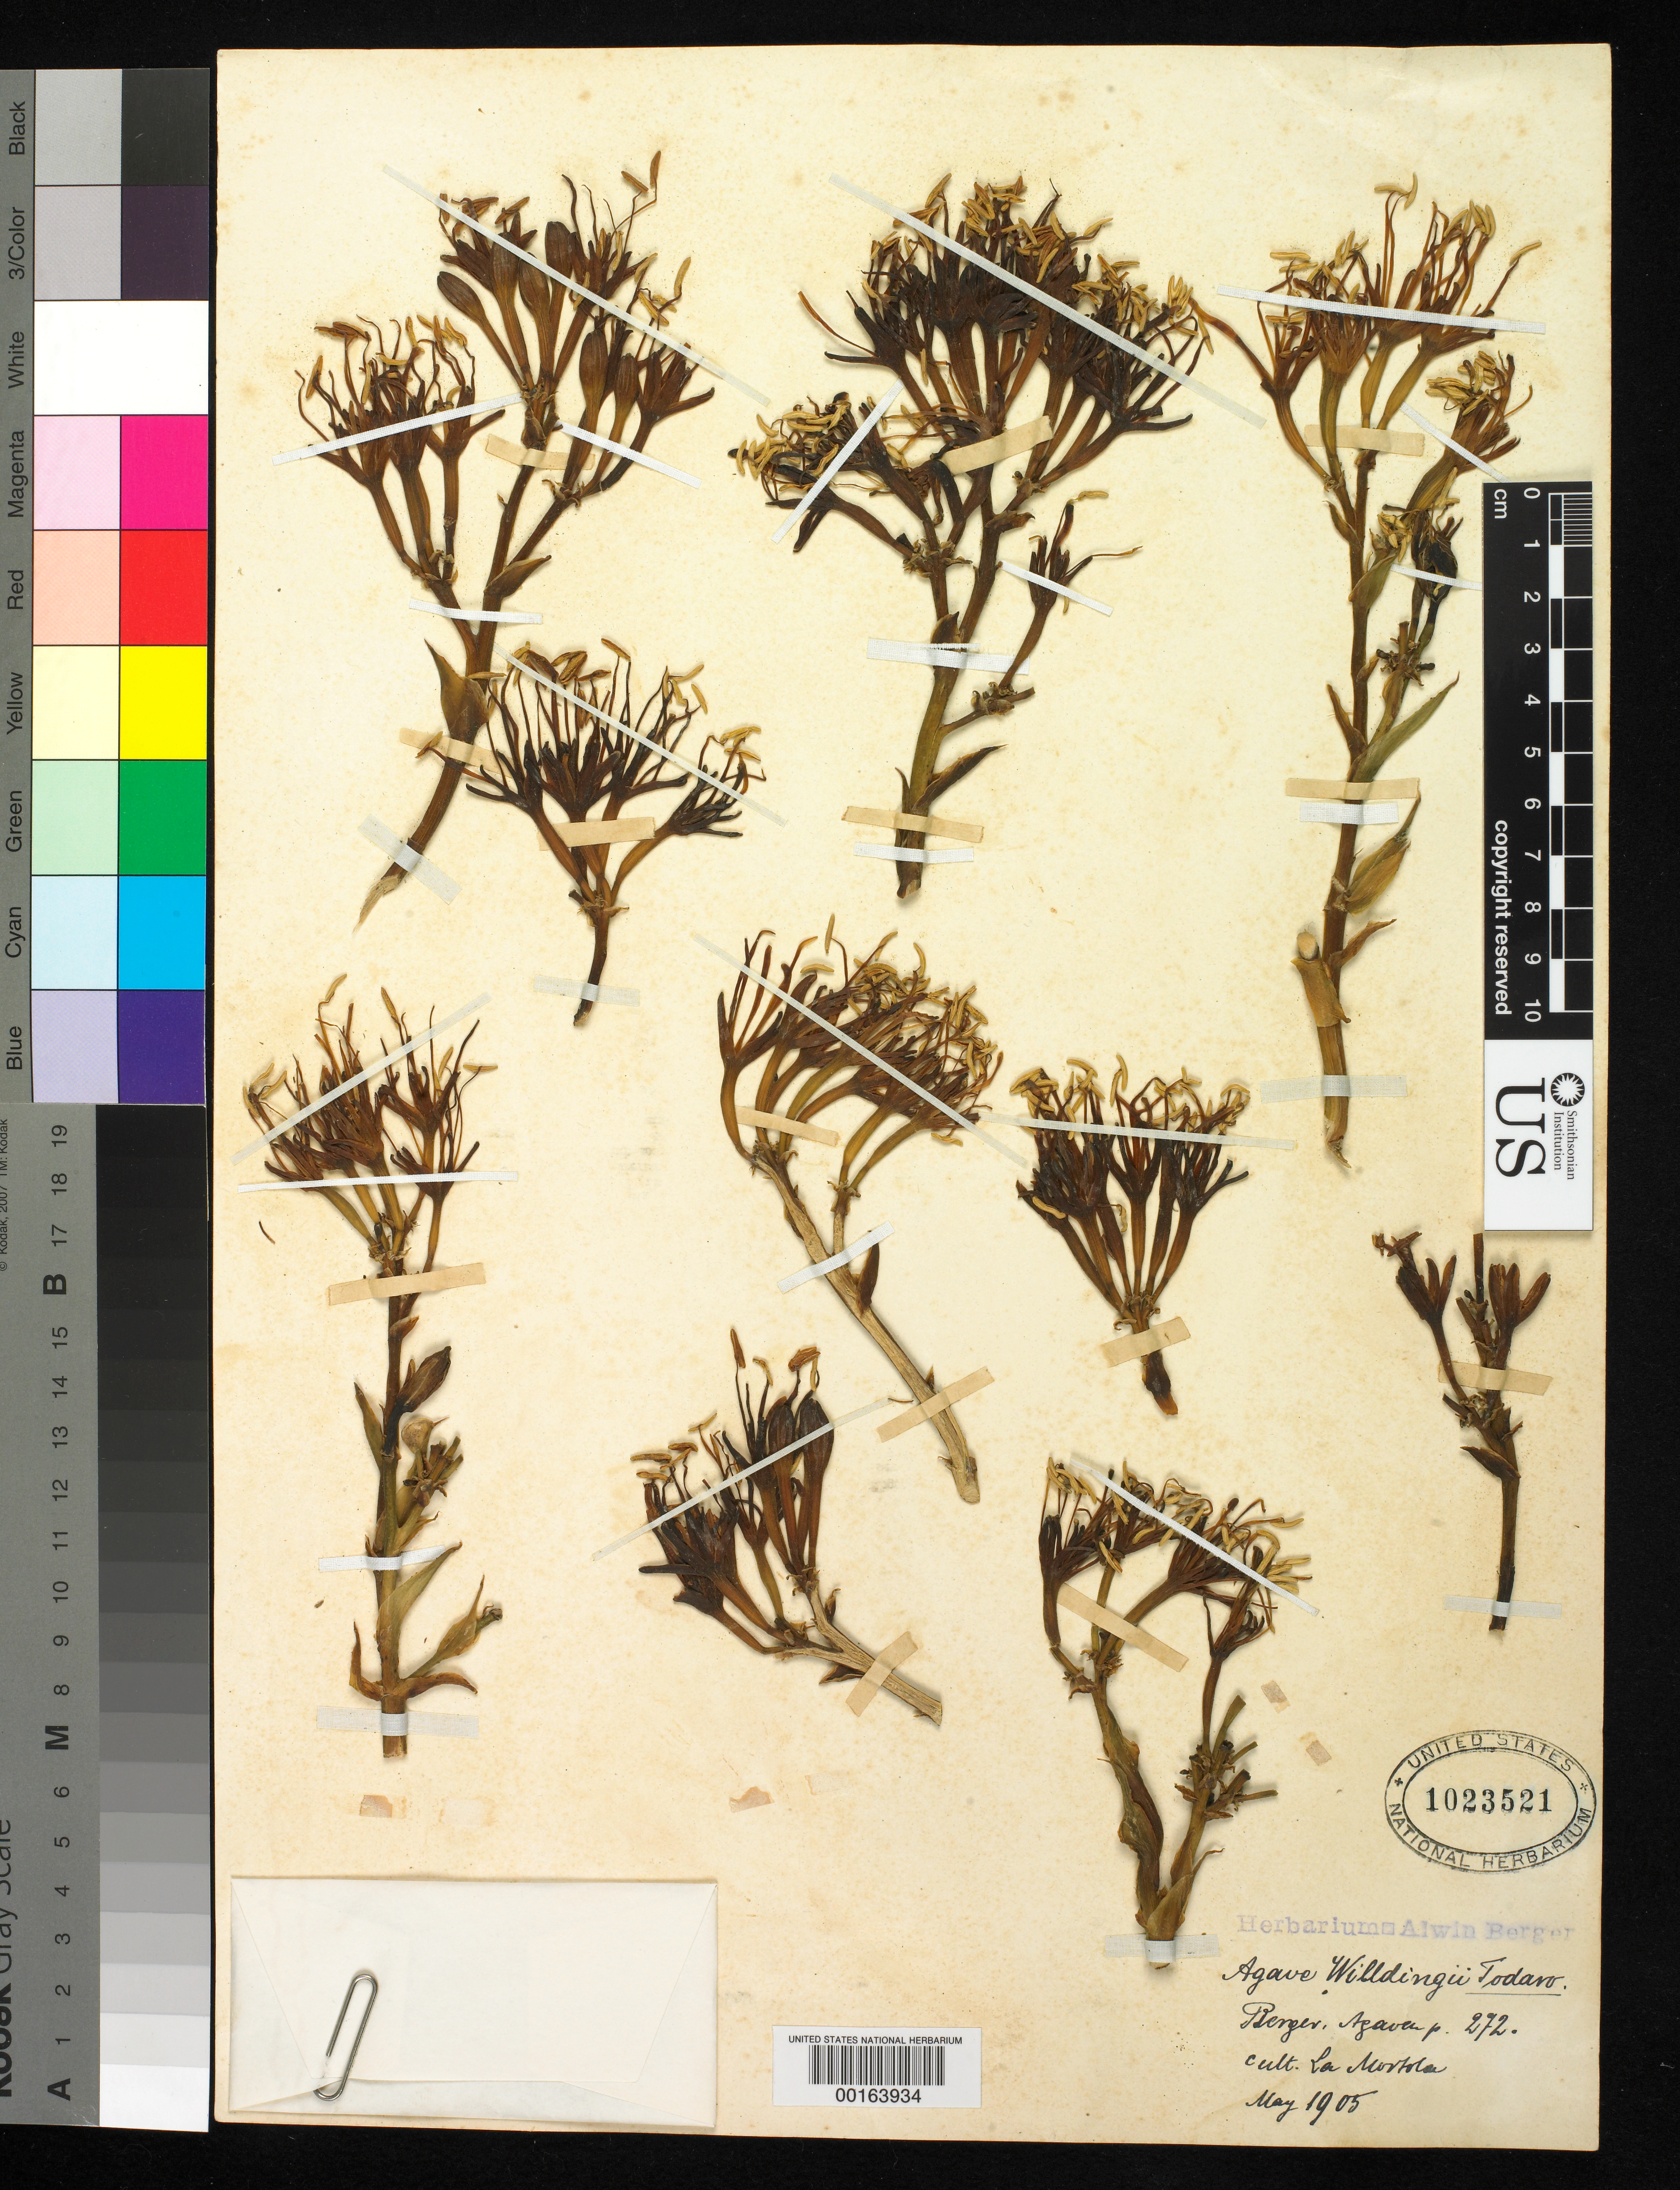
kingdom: Plantae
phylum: Tracheophyta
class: Liliopsida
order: Asparagales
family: Asparagaceae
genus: Agave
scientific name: Agave willdingii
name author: Tod.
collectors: ex herb. A. Berger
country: United States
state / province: Massachusetts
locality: Arnold Arboretum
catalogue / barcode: US 1023521